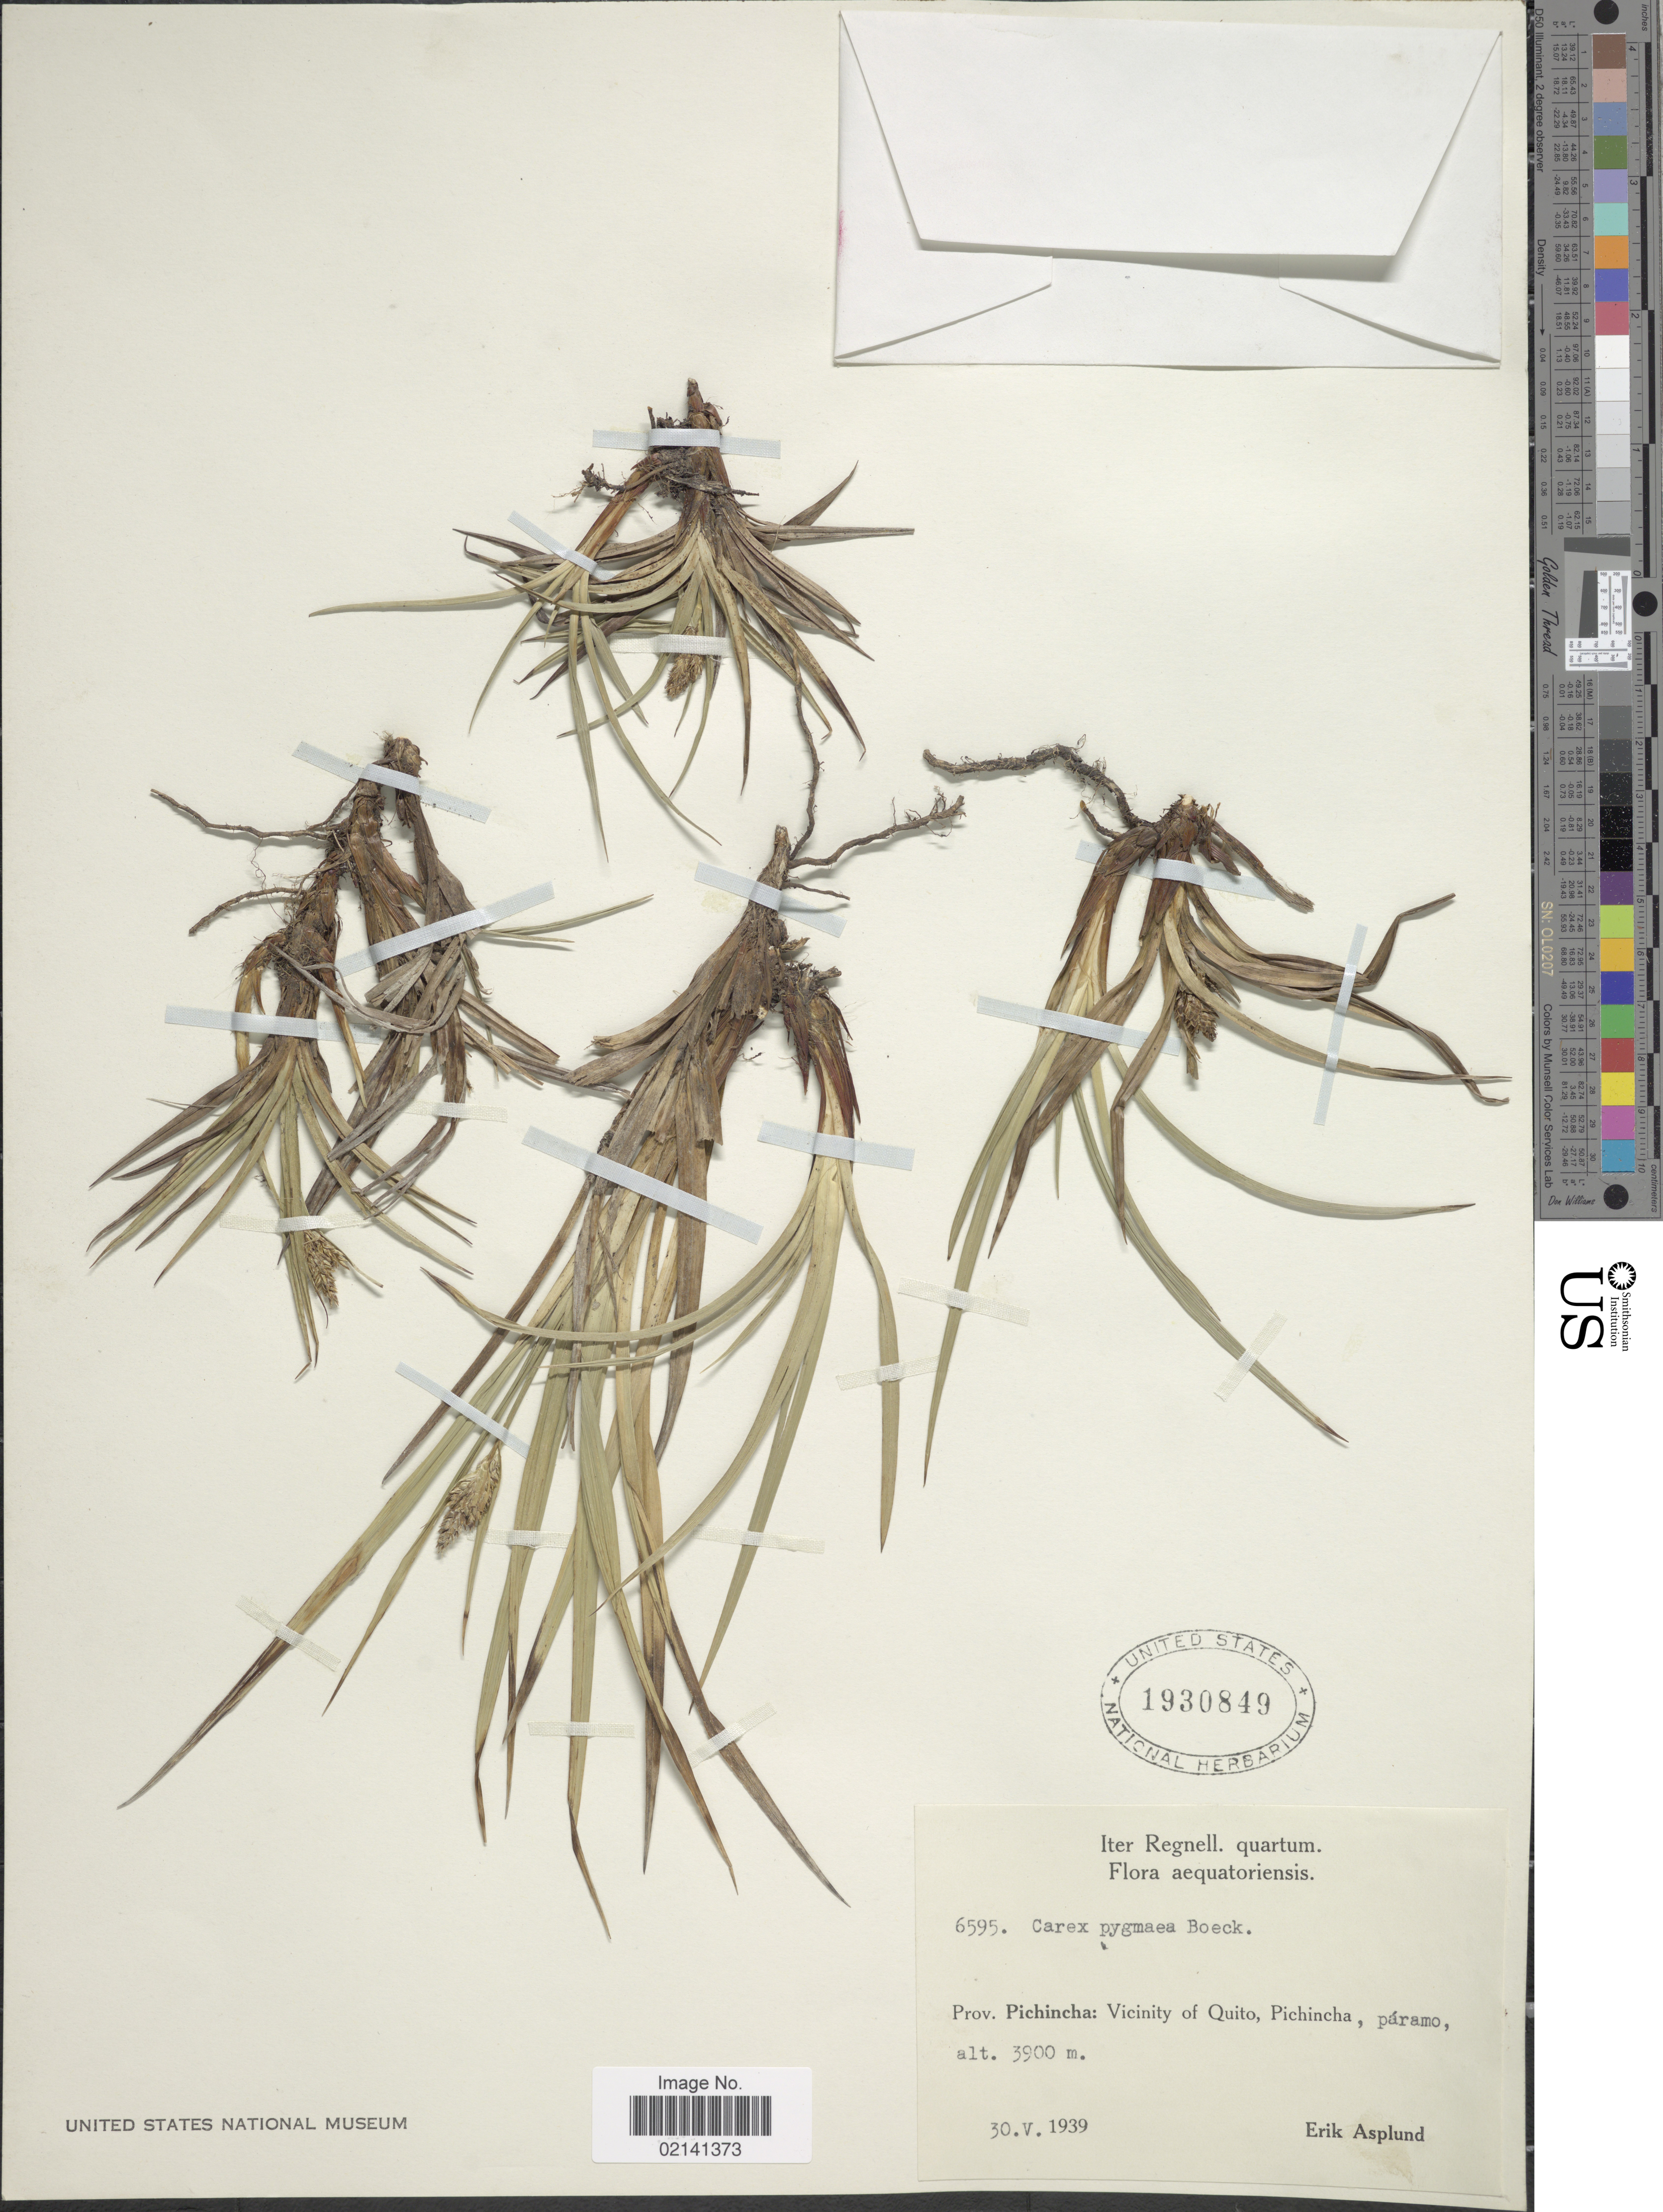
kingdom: Plantae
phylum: Tracheophyta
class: Liliopsida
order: Poales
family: Cyperaceae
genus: Carex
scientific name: Carex pygmaea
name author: Boeckeler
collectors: E. Asplund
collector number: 6595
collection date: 1939-05-30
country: Ecuador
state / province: Pichincha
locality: Prov. Pichincha: Vicinity of Quito, Pichincha, paramo.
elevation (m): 3900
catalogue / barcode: US 1930849